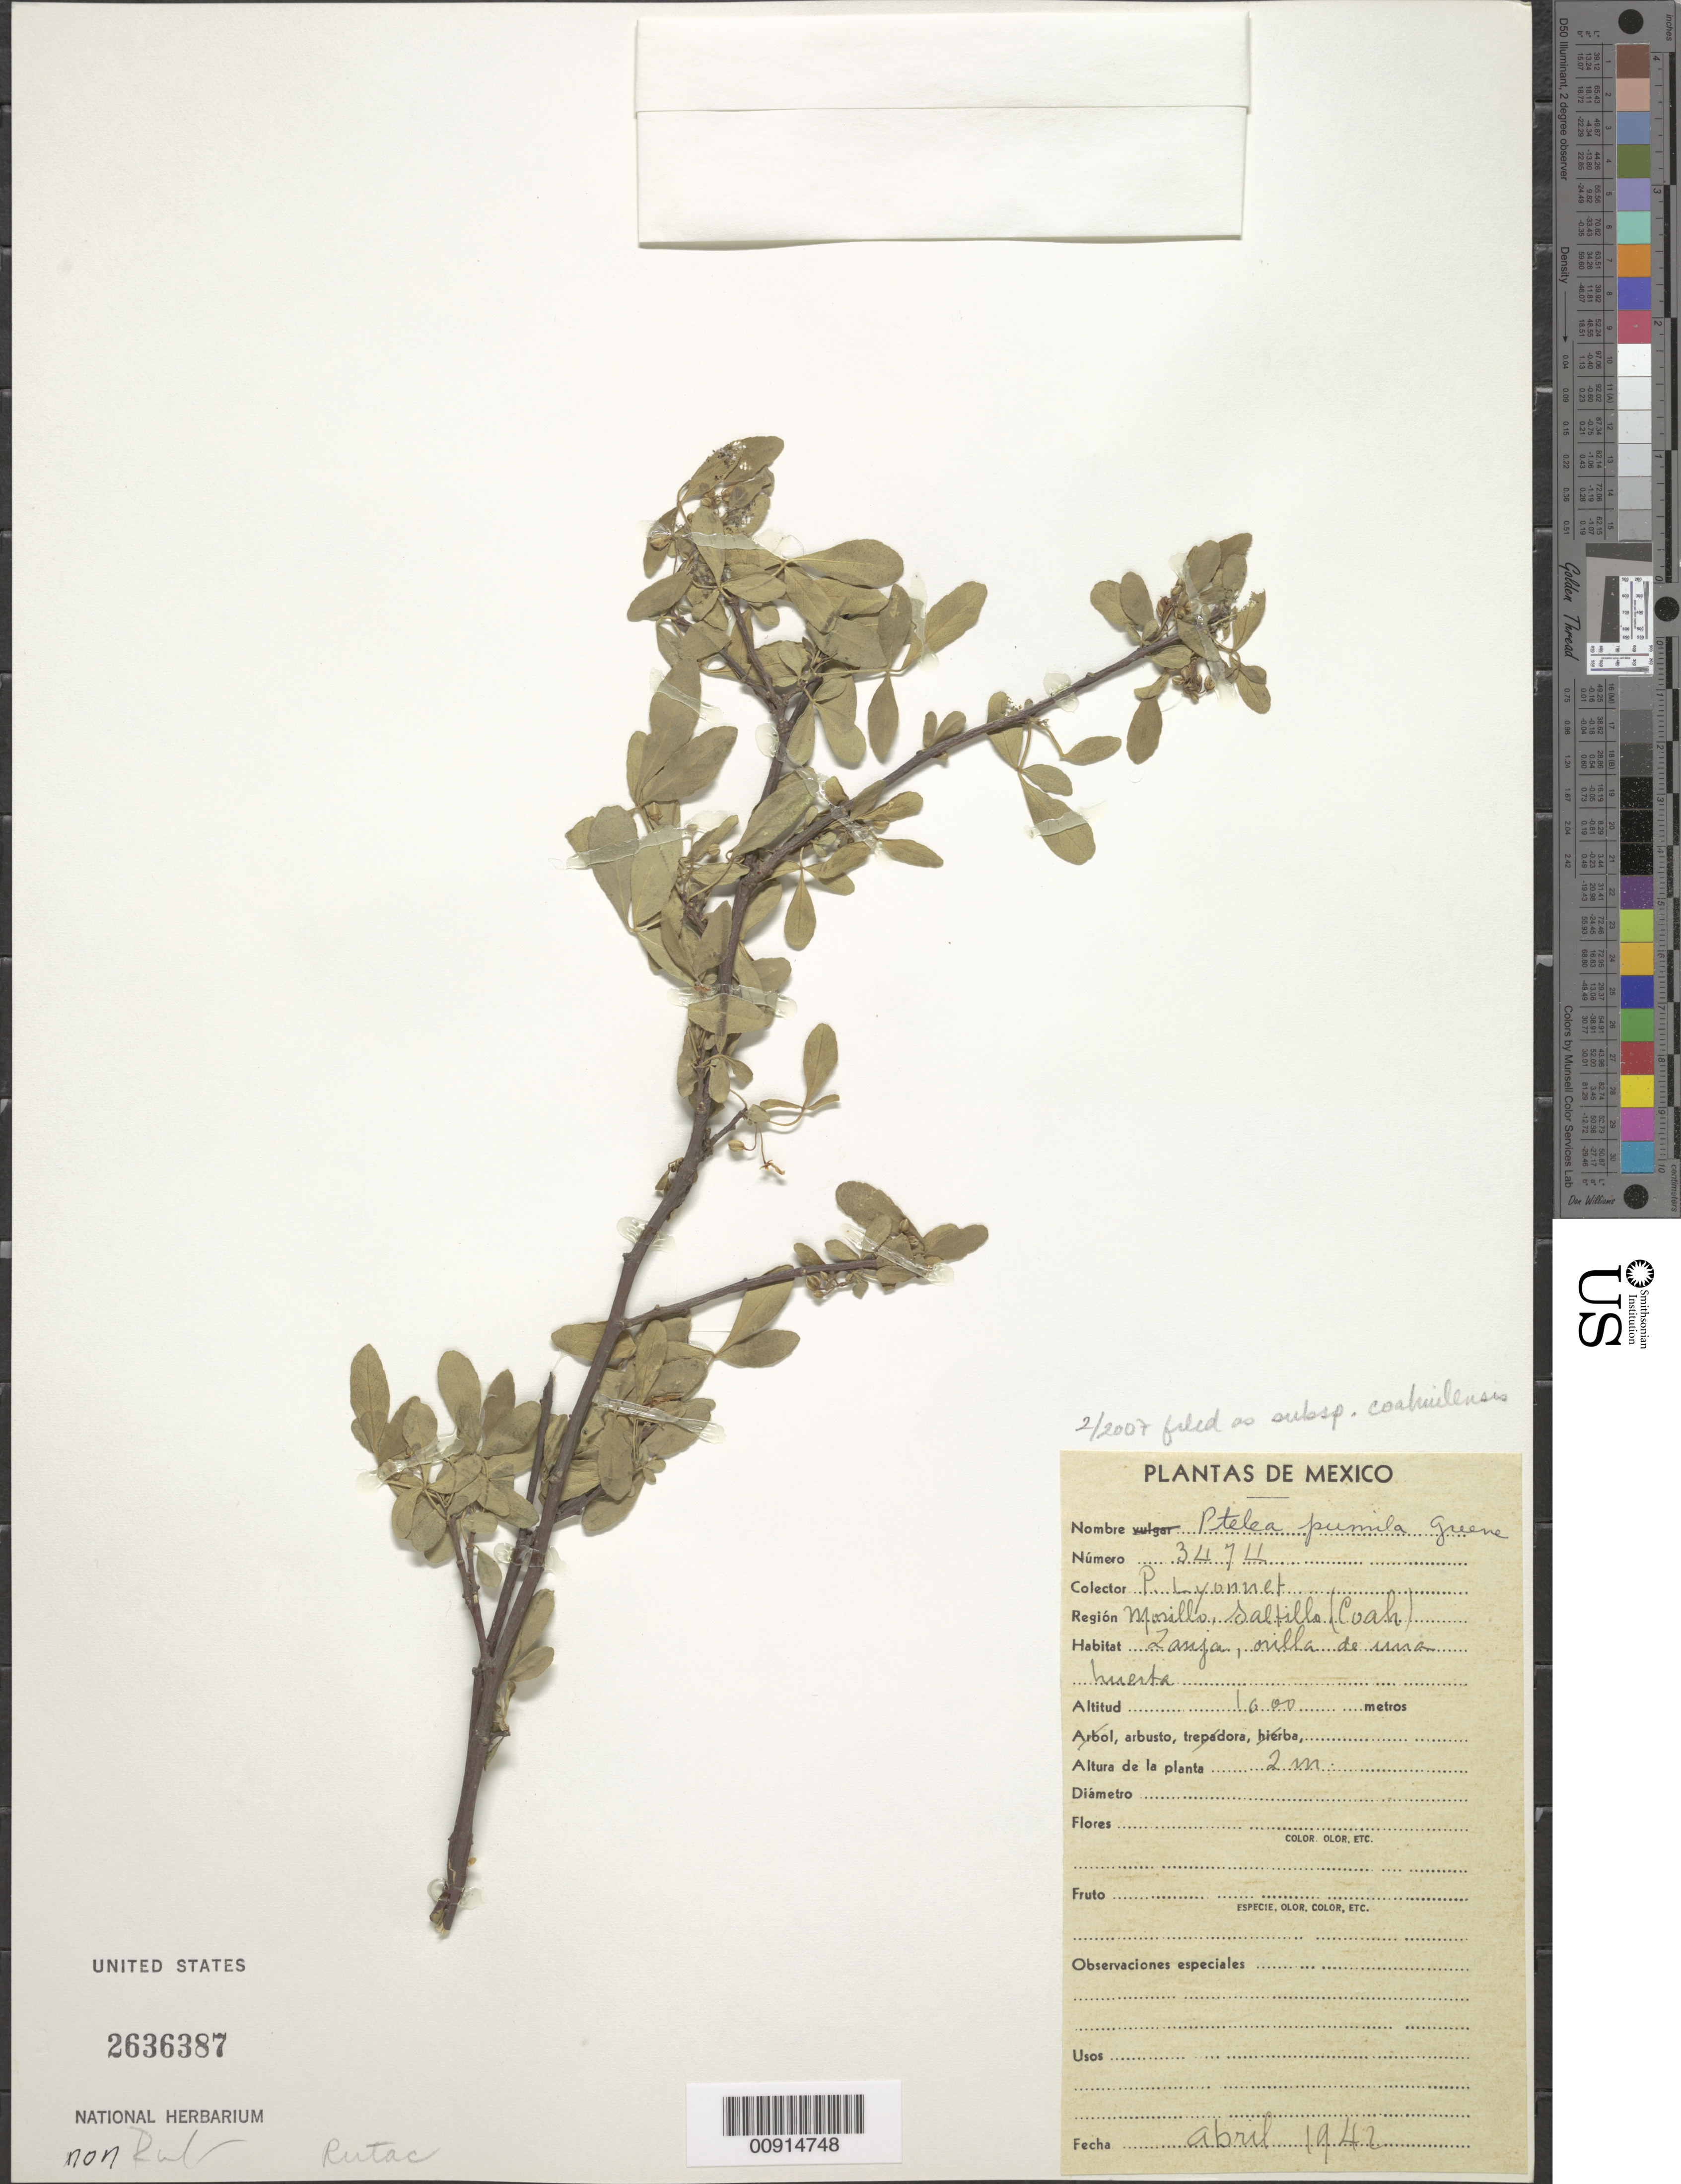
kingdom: Plantae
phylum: Tracheophyta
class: Magnoliopsida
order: Sapindales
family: Rutaceae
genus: Ptelea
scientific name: Ptelea trifoliata subsp. coahuilensis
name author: (Greene) V. L. Bailey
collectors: Bro. E. Lyonnet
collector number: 3474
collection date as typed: Apr 1942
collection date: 1942-04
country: Mexico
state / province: Coahuila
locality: Morillo, Saltillo (Coahuila).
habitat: Zanja, orilla de una huerta.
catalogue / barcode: US 2636387